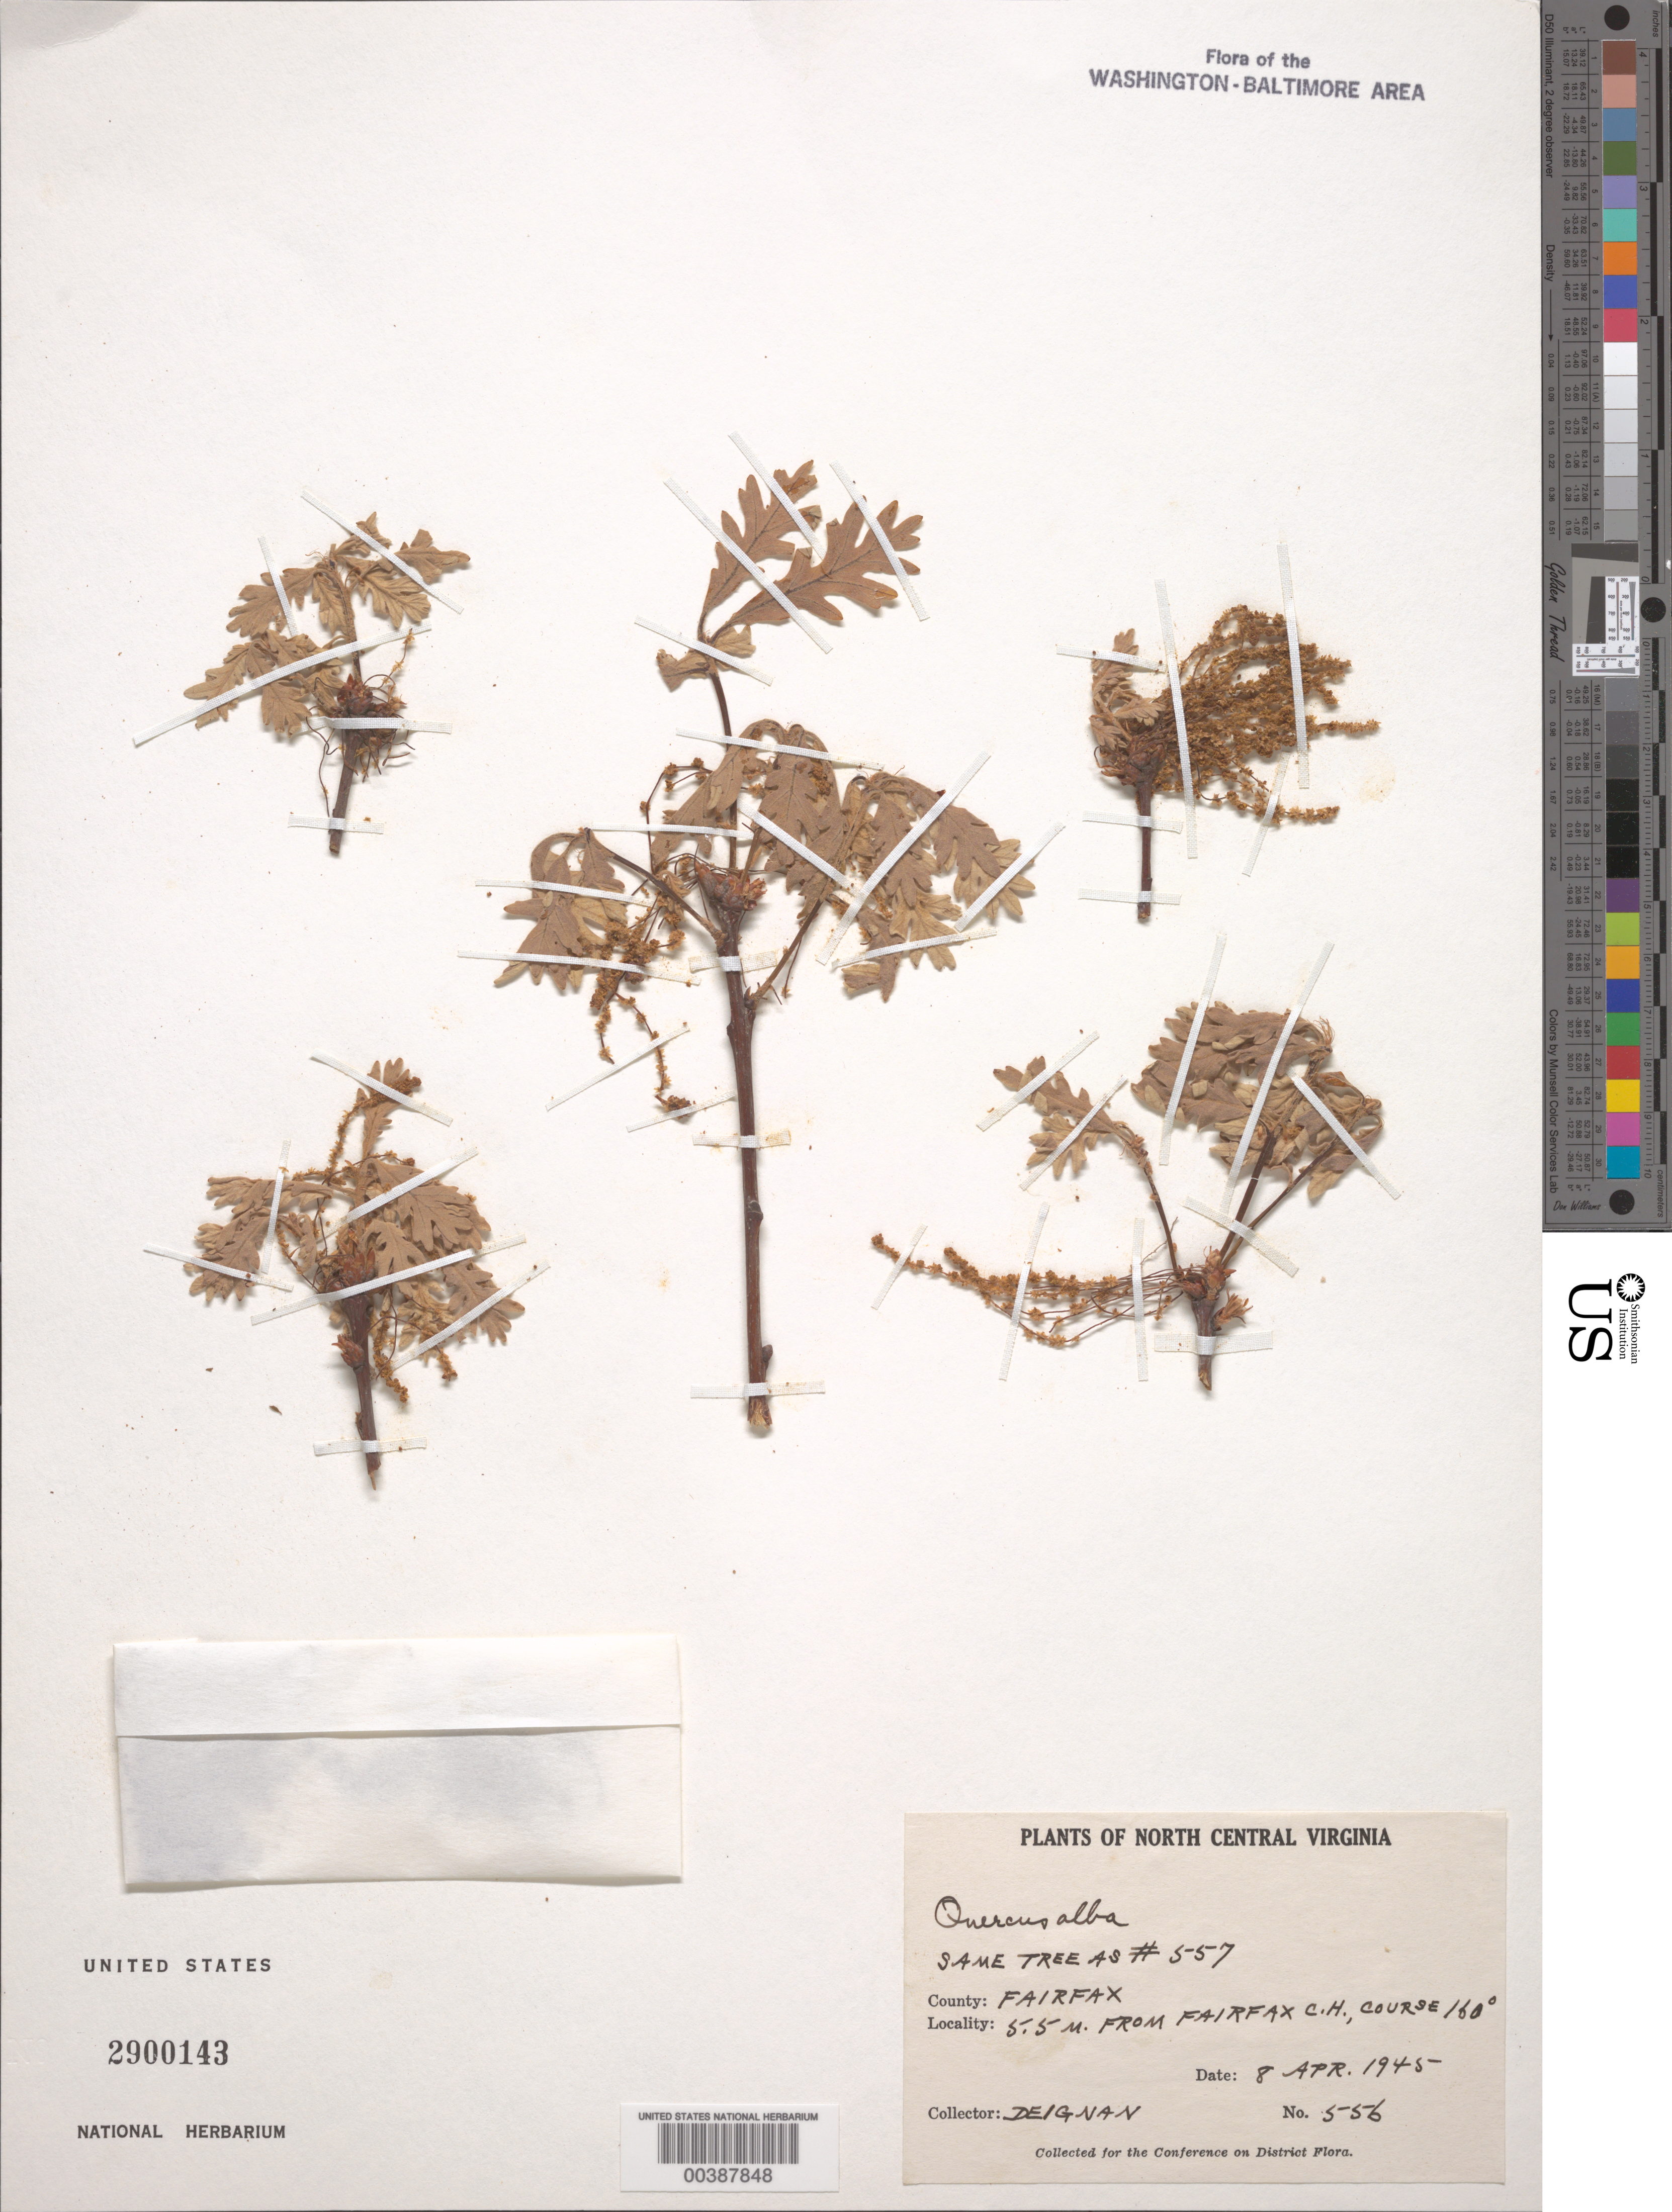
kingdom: Plantae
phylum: Tracheophyta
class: Magnoliopsida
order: Fagales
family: Fagaceae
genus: Quercus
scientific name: Quercus alba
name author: L.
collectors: H. Deignan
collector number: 556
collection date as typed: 08 Apr 1945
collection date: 1945-04-08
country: United States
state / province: Virginia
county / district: Fairfax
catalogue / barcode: US 2900143